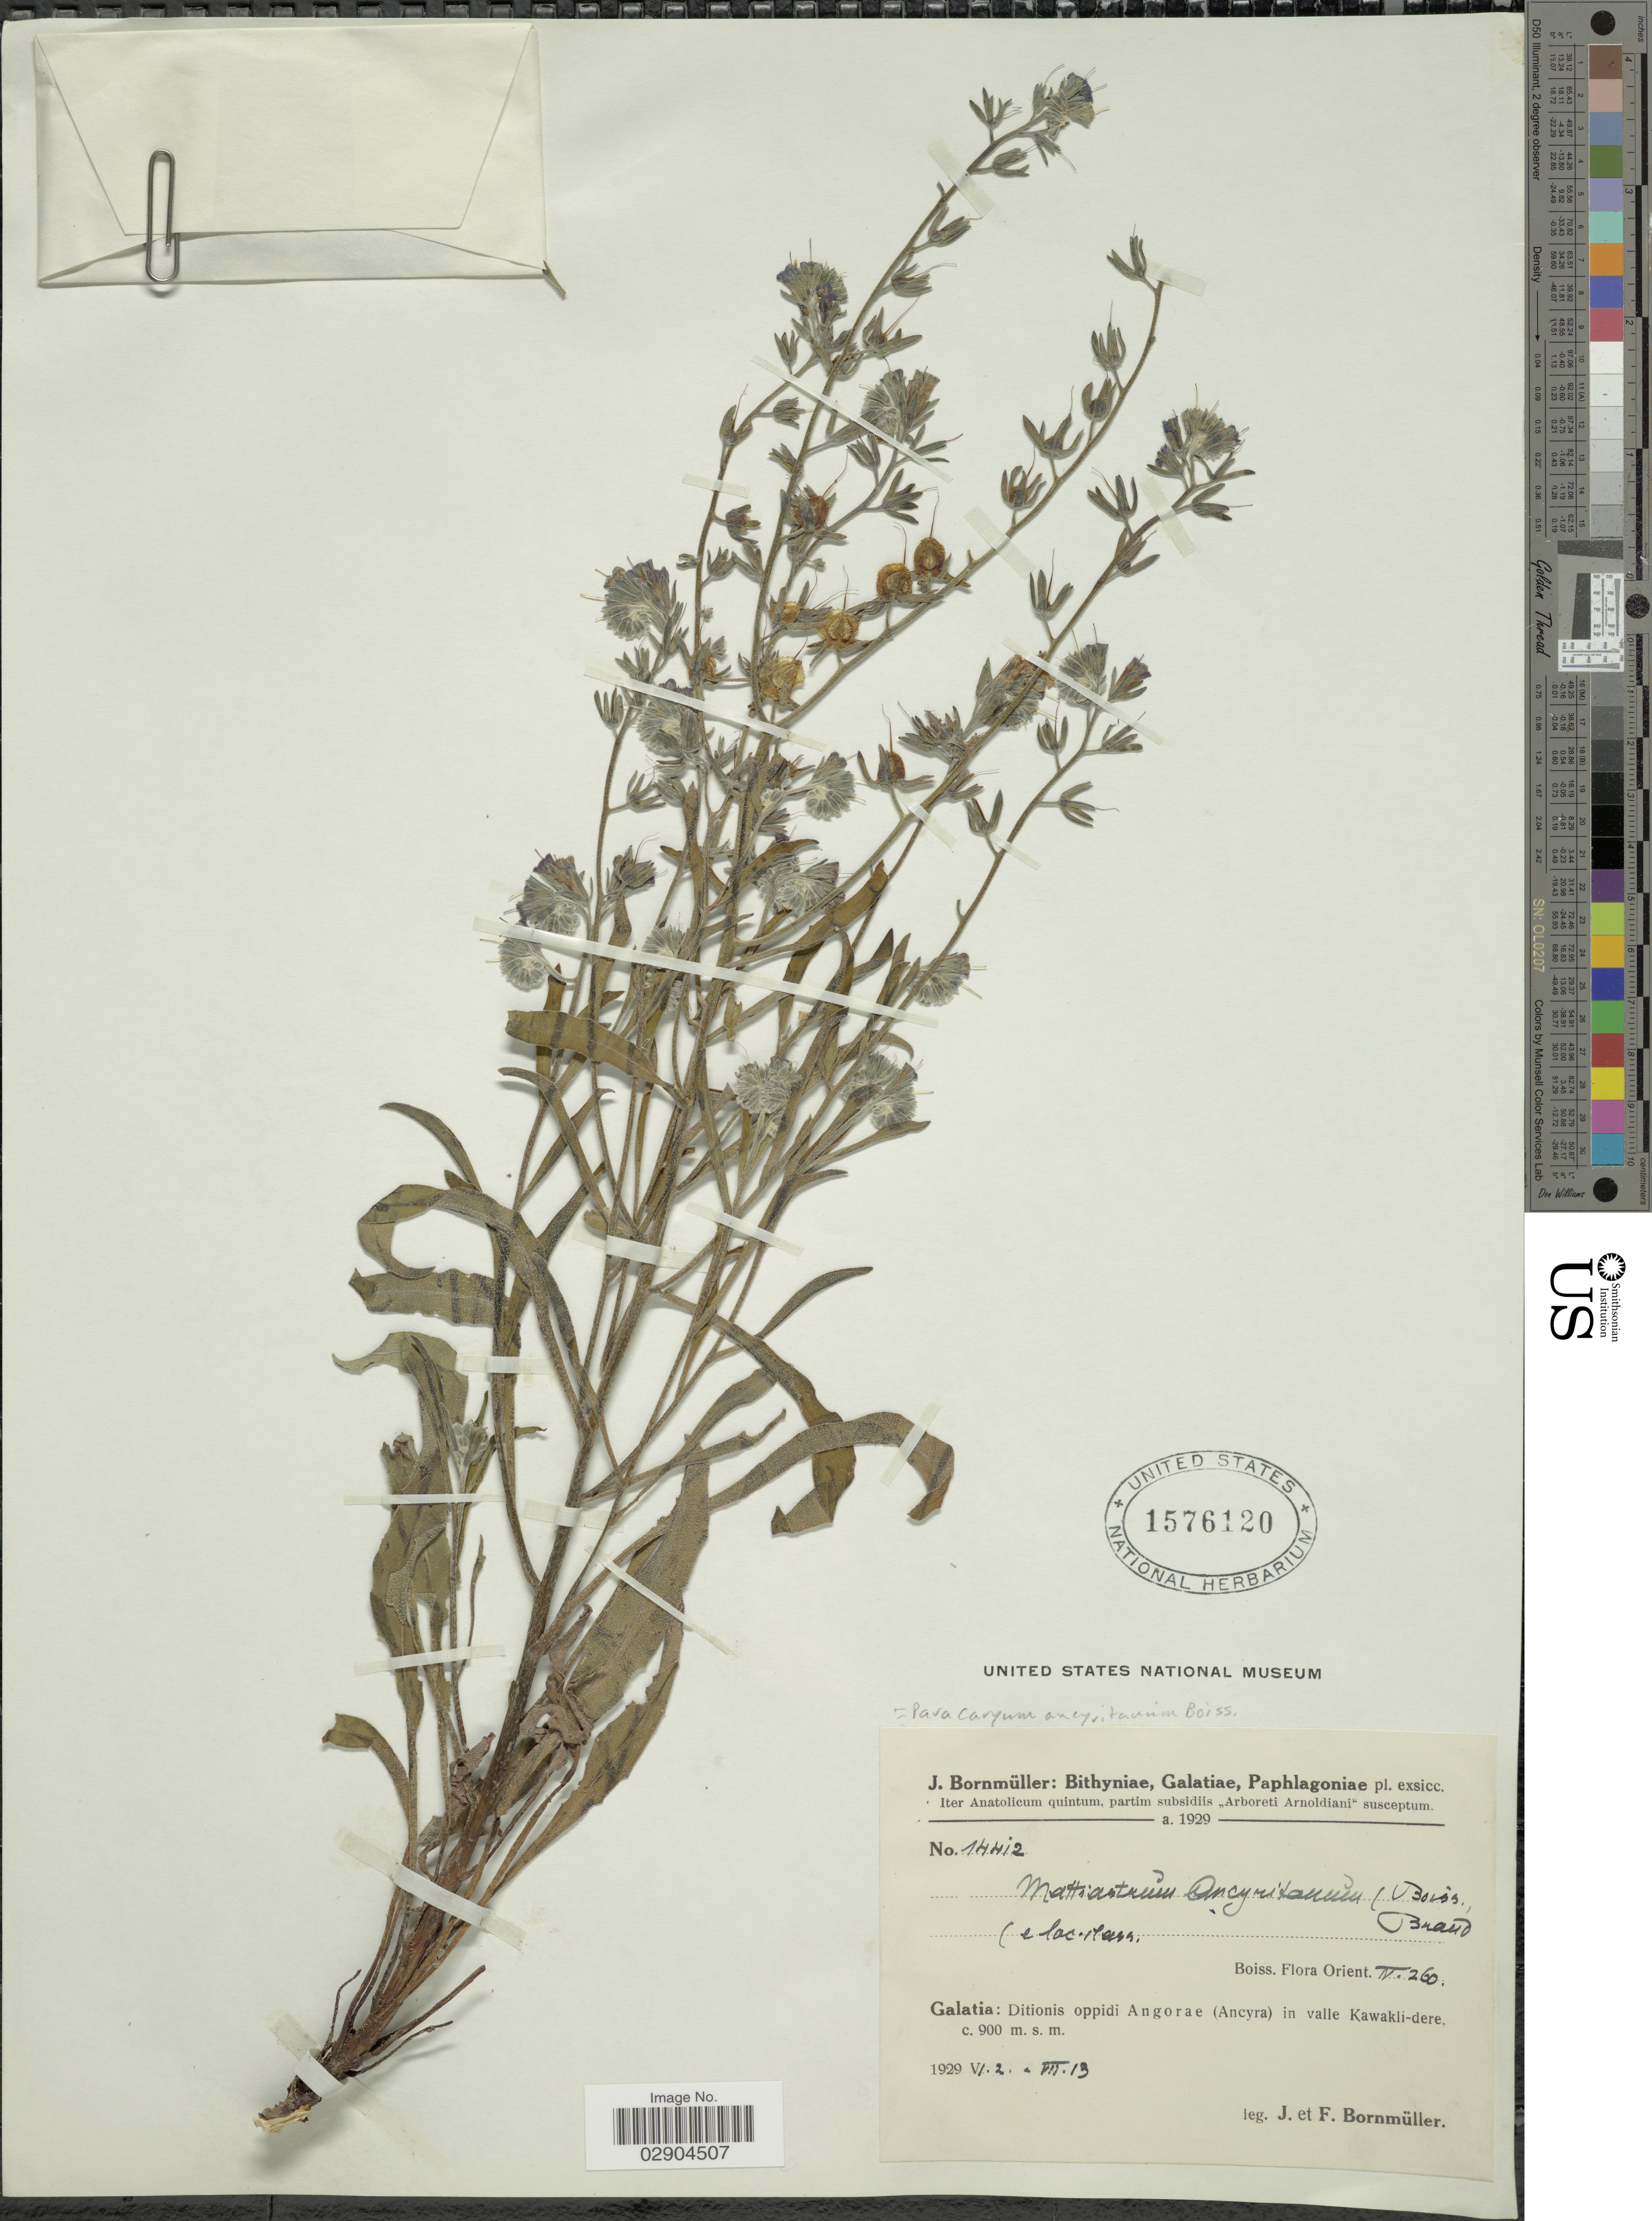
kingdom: Plantae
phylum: Tracheophyta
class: Magnoliopsida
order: Boraginales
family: Boraginaceae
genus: Paracaryum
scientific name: Paracaryum ancyritanum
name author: Boiss.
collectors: J. Bornmüller & F. Bornmüller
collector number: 14412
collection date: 1929-06-02/1929-07-13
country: Turkey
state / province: Ankara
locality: Galatia: Ditionis oppidi Angorae (Ancyra) in valle Kawakli-dere.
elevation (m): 900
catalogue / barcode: US 1576120